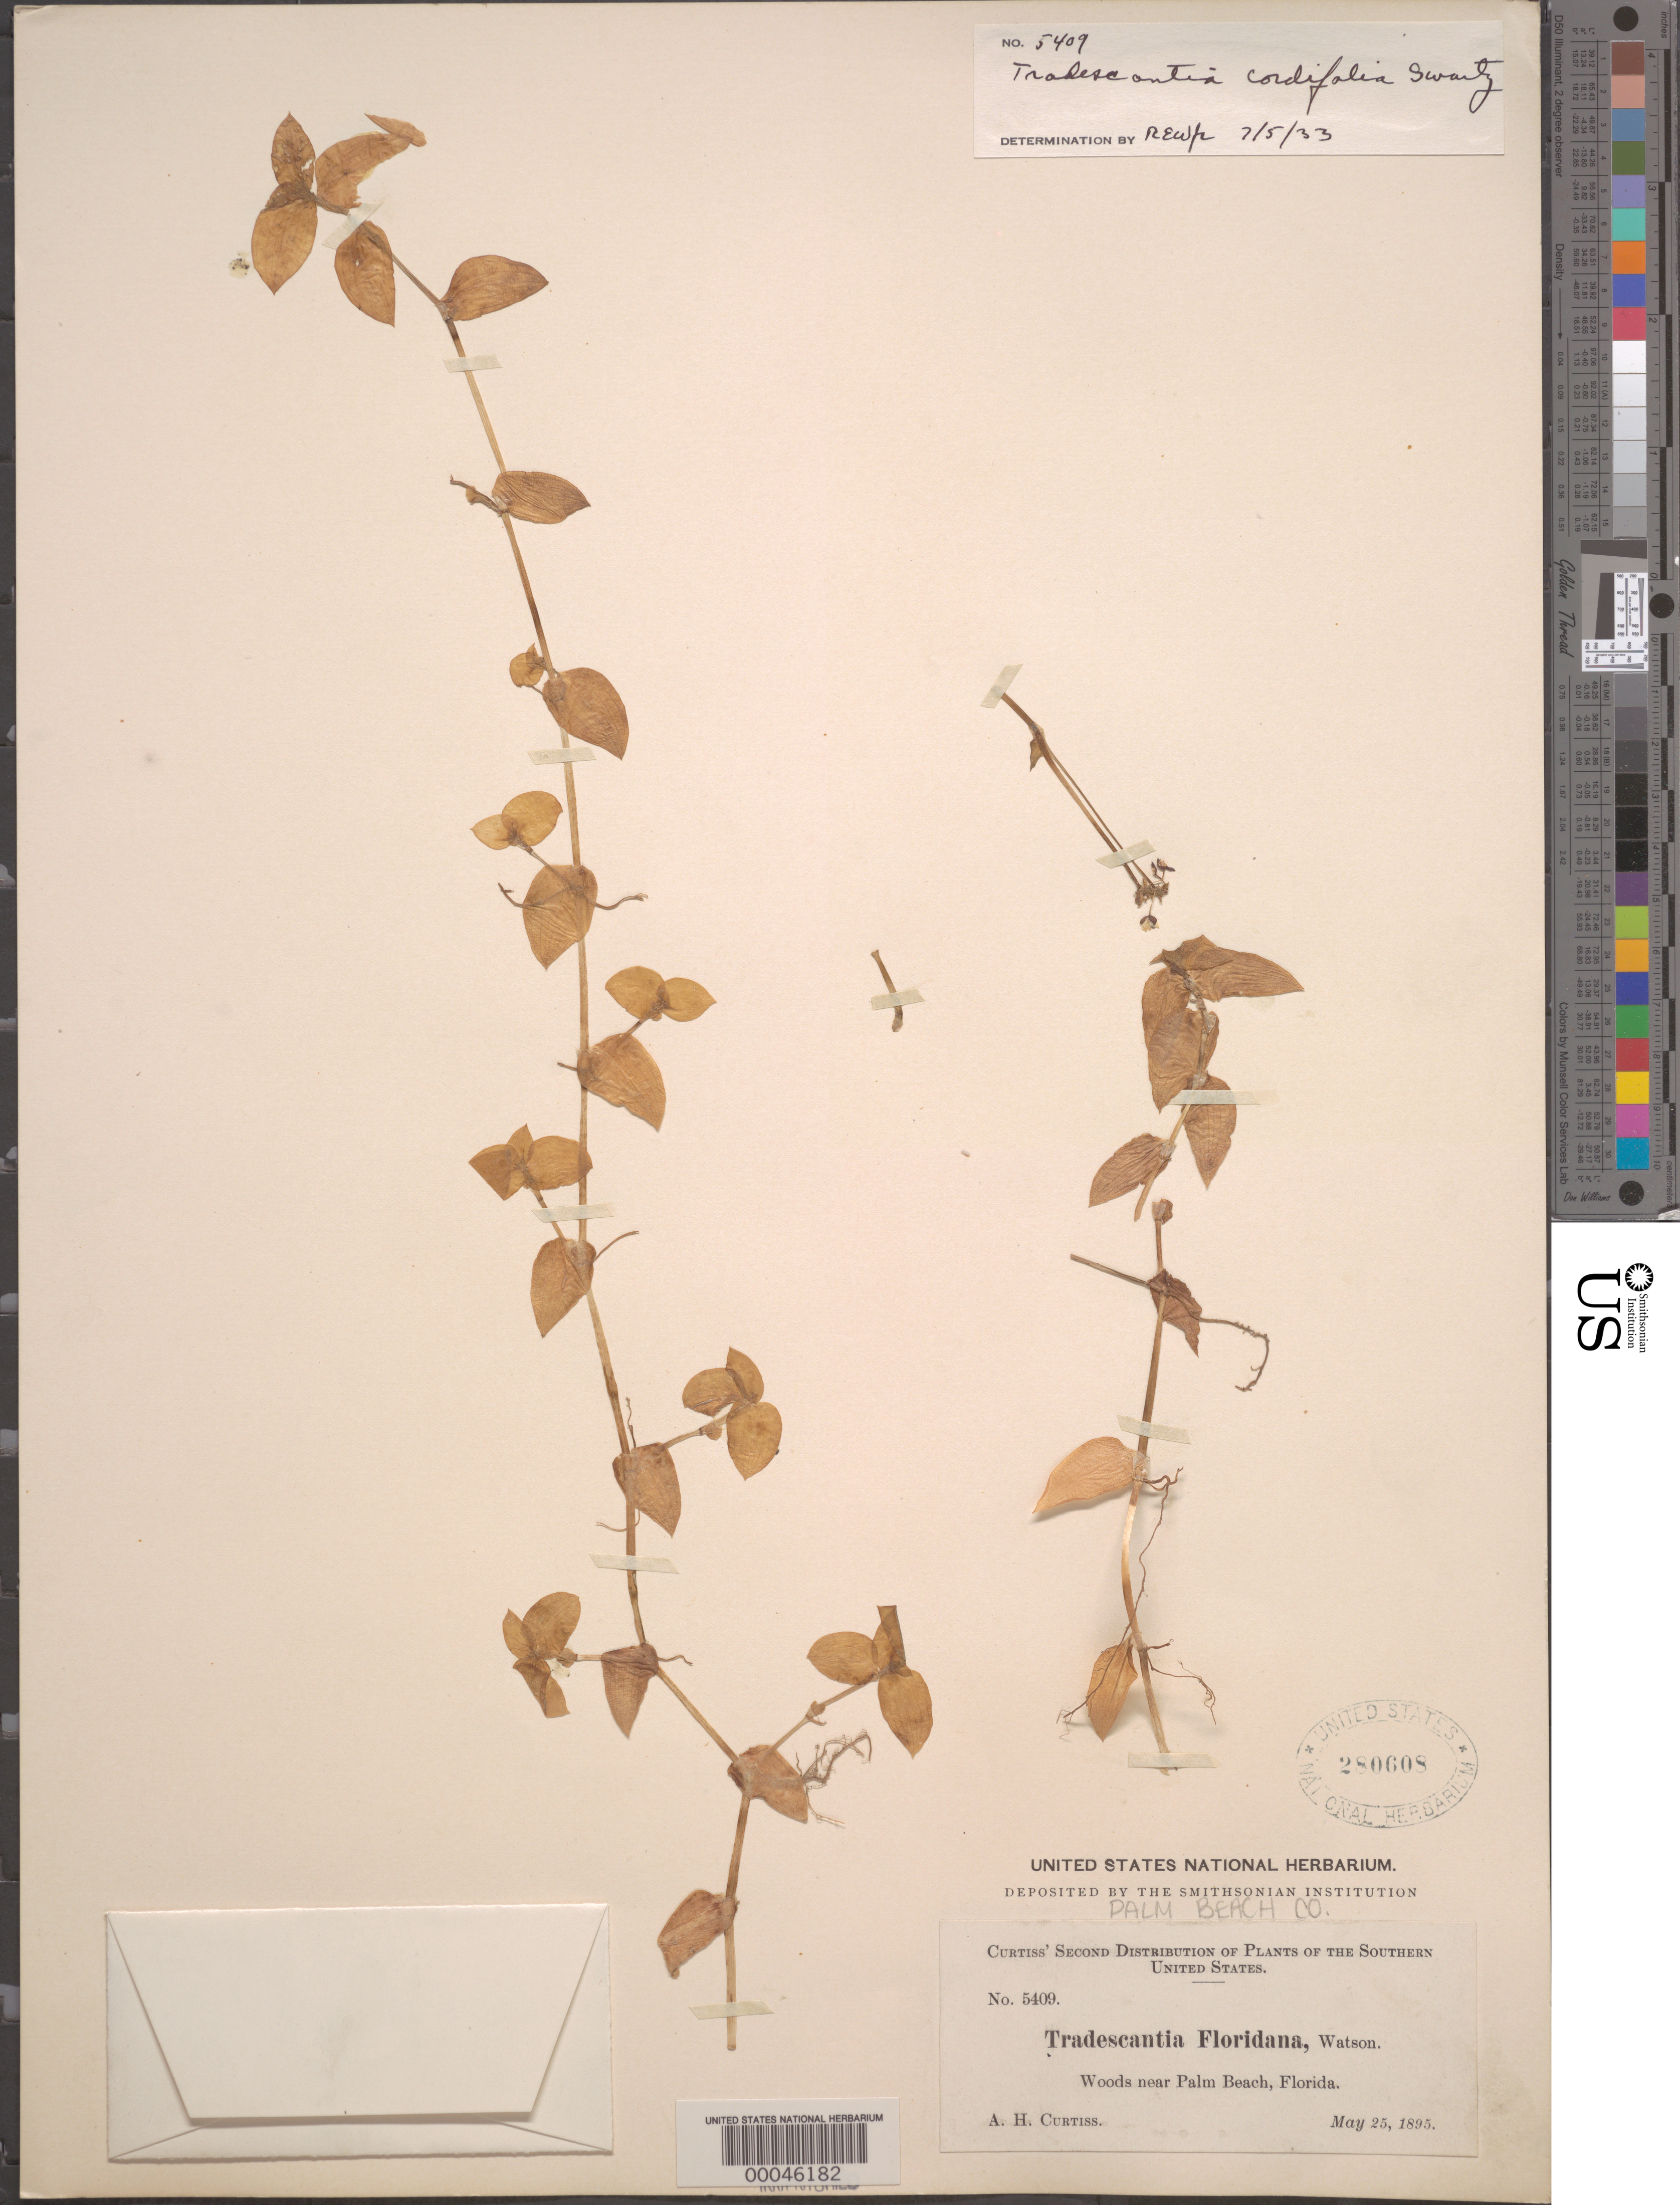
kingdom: Plantae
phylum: Tracheophyta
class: Liliopsida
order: Commelinales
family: Commelinaceae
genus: Callisia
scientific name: Callisia cordifolia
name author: (Sw.) E.S. Anderson & Woodson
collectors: A. H. Curtiss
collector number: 5409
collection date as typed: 25 May 1895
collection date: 1895-05-25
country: United States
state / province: Florida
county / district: Palm Beach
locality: Near palm beach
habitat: Woods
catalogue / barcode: US 280608